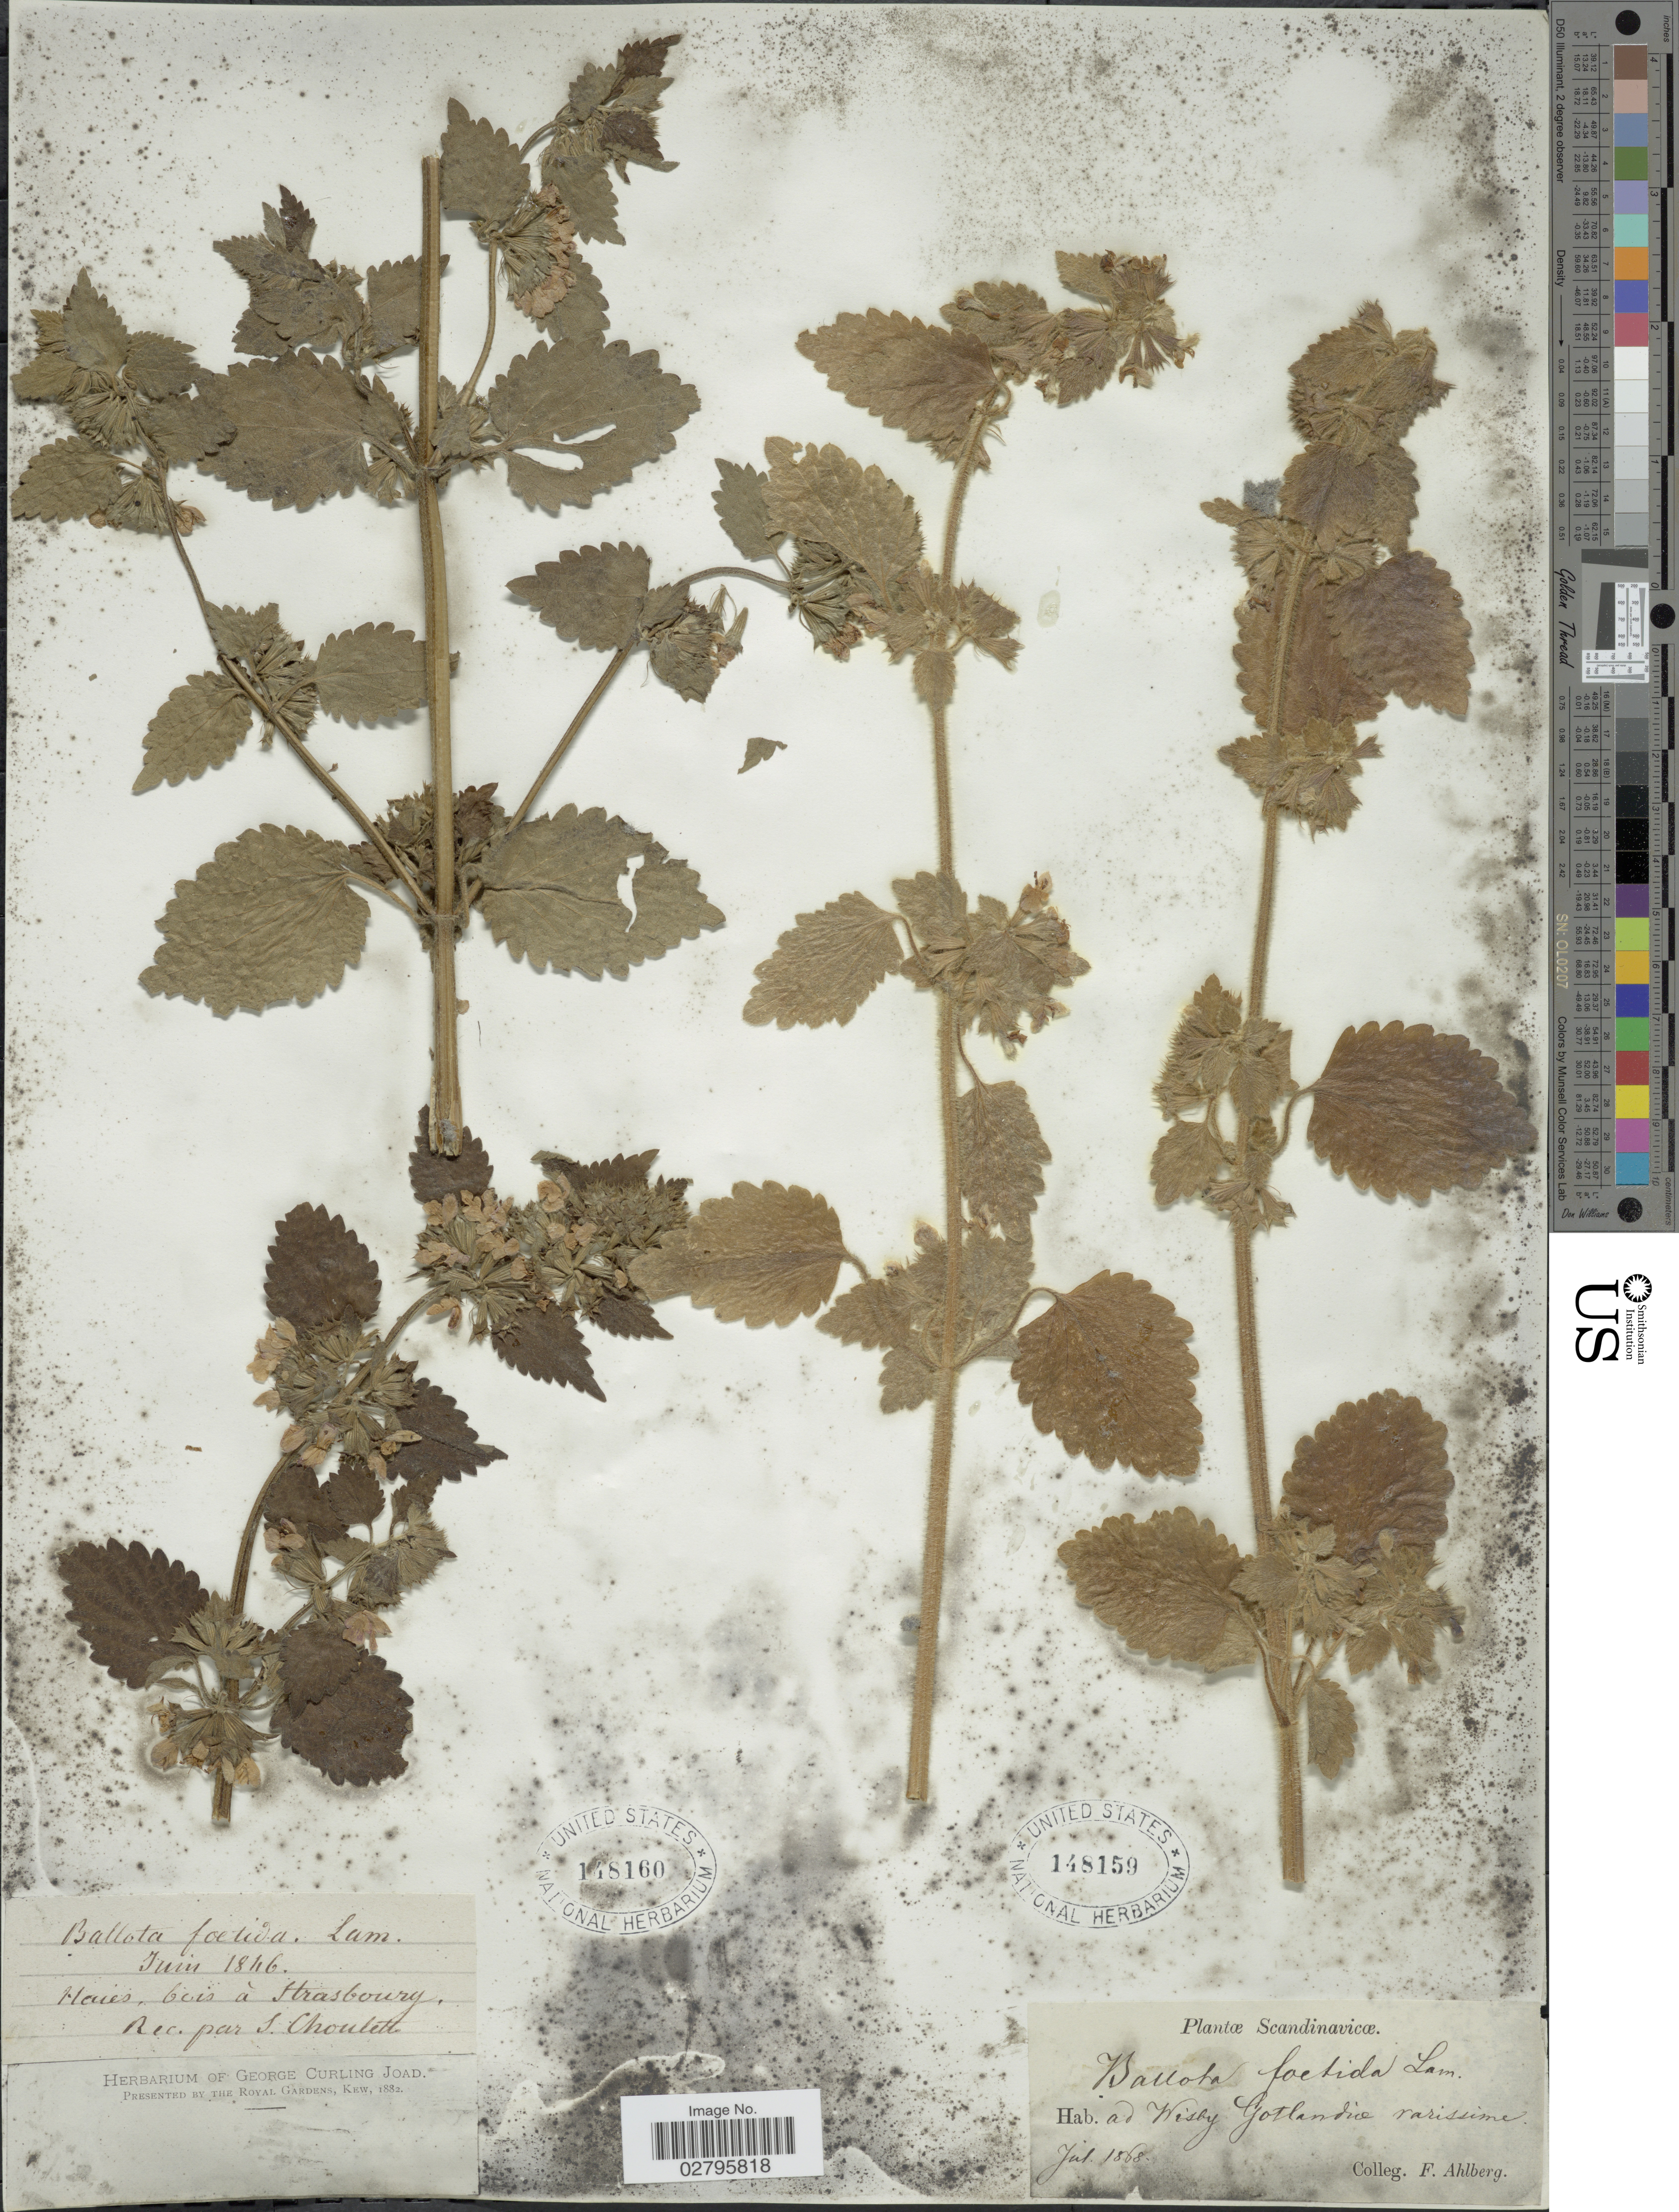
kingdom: Plantae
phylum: Tracheophyta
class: Magnoliopsida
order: Lamiales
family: Lamiaceae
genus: Ballota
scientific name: Ballota nigra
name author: L.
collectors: S. Choulette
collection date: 1846-06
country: France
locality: Houies, bois á Strasbourg. [interpreted]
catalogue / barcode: US 148160